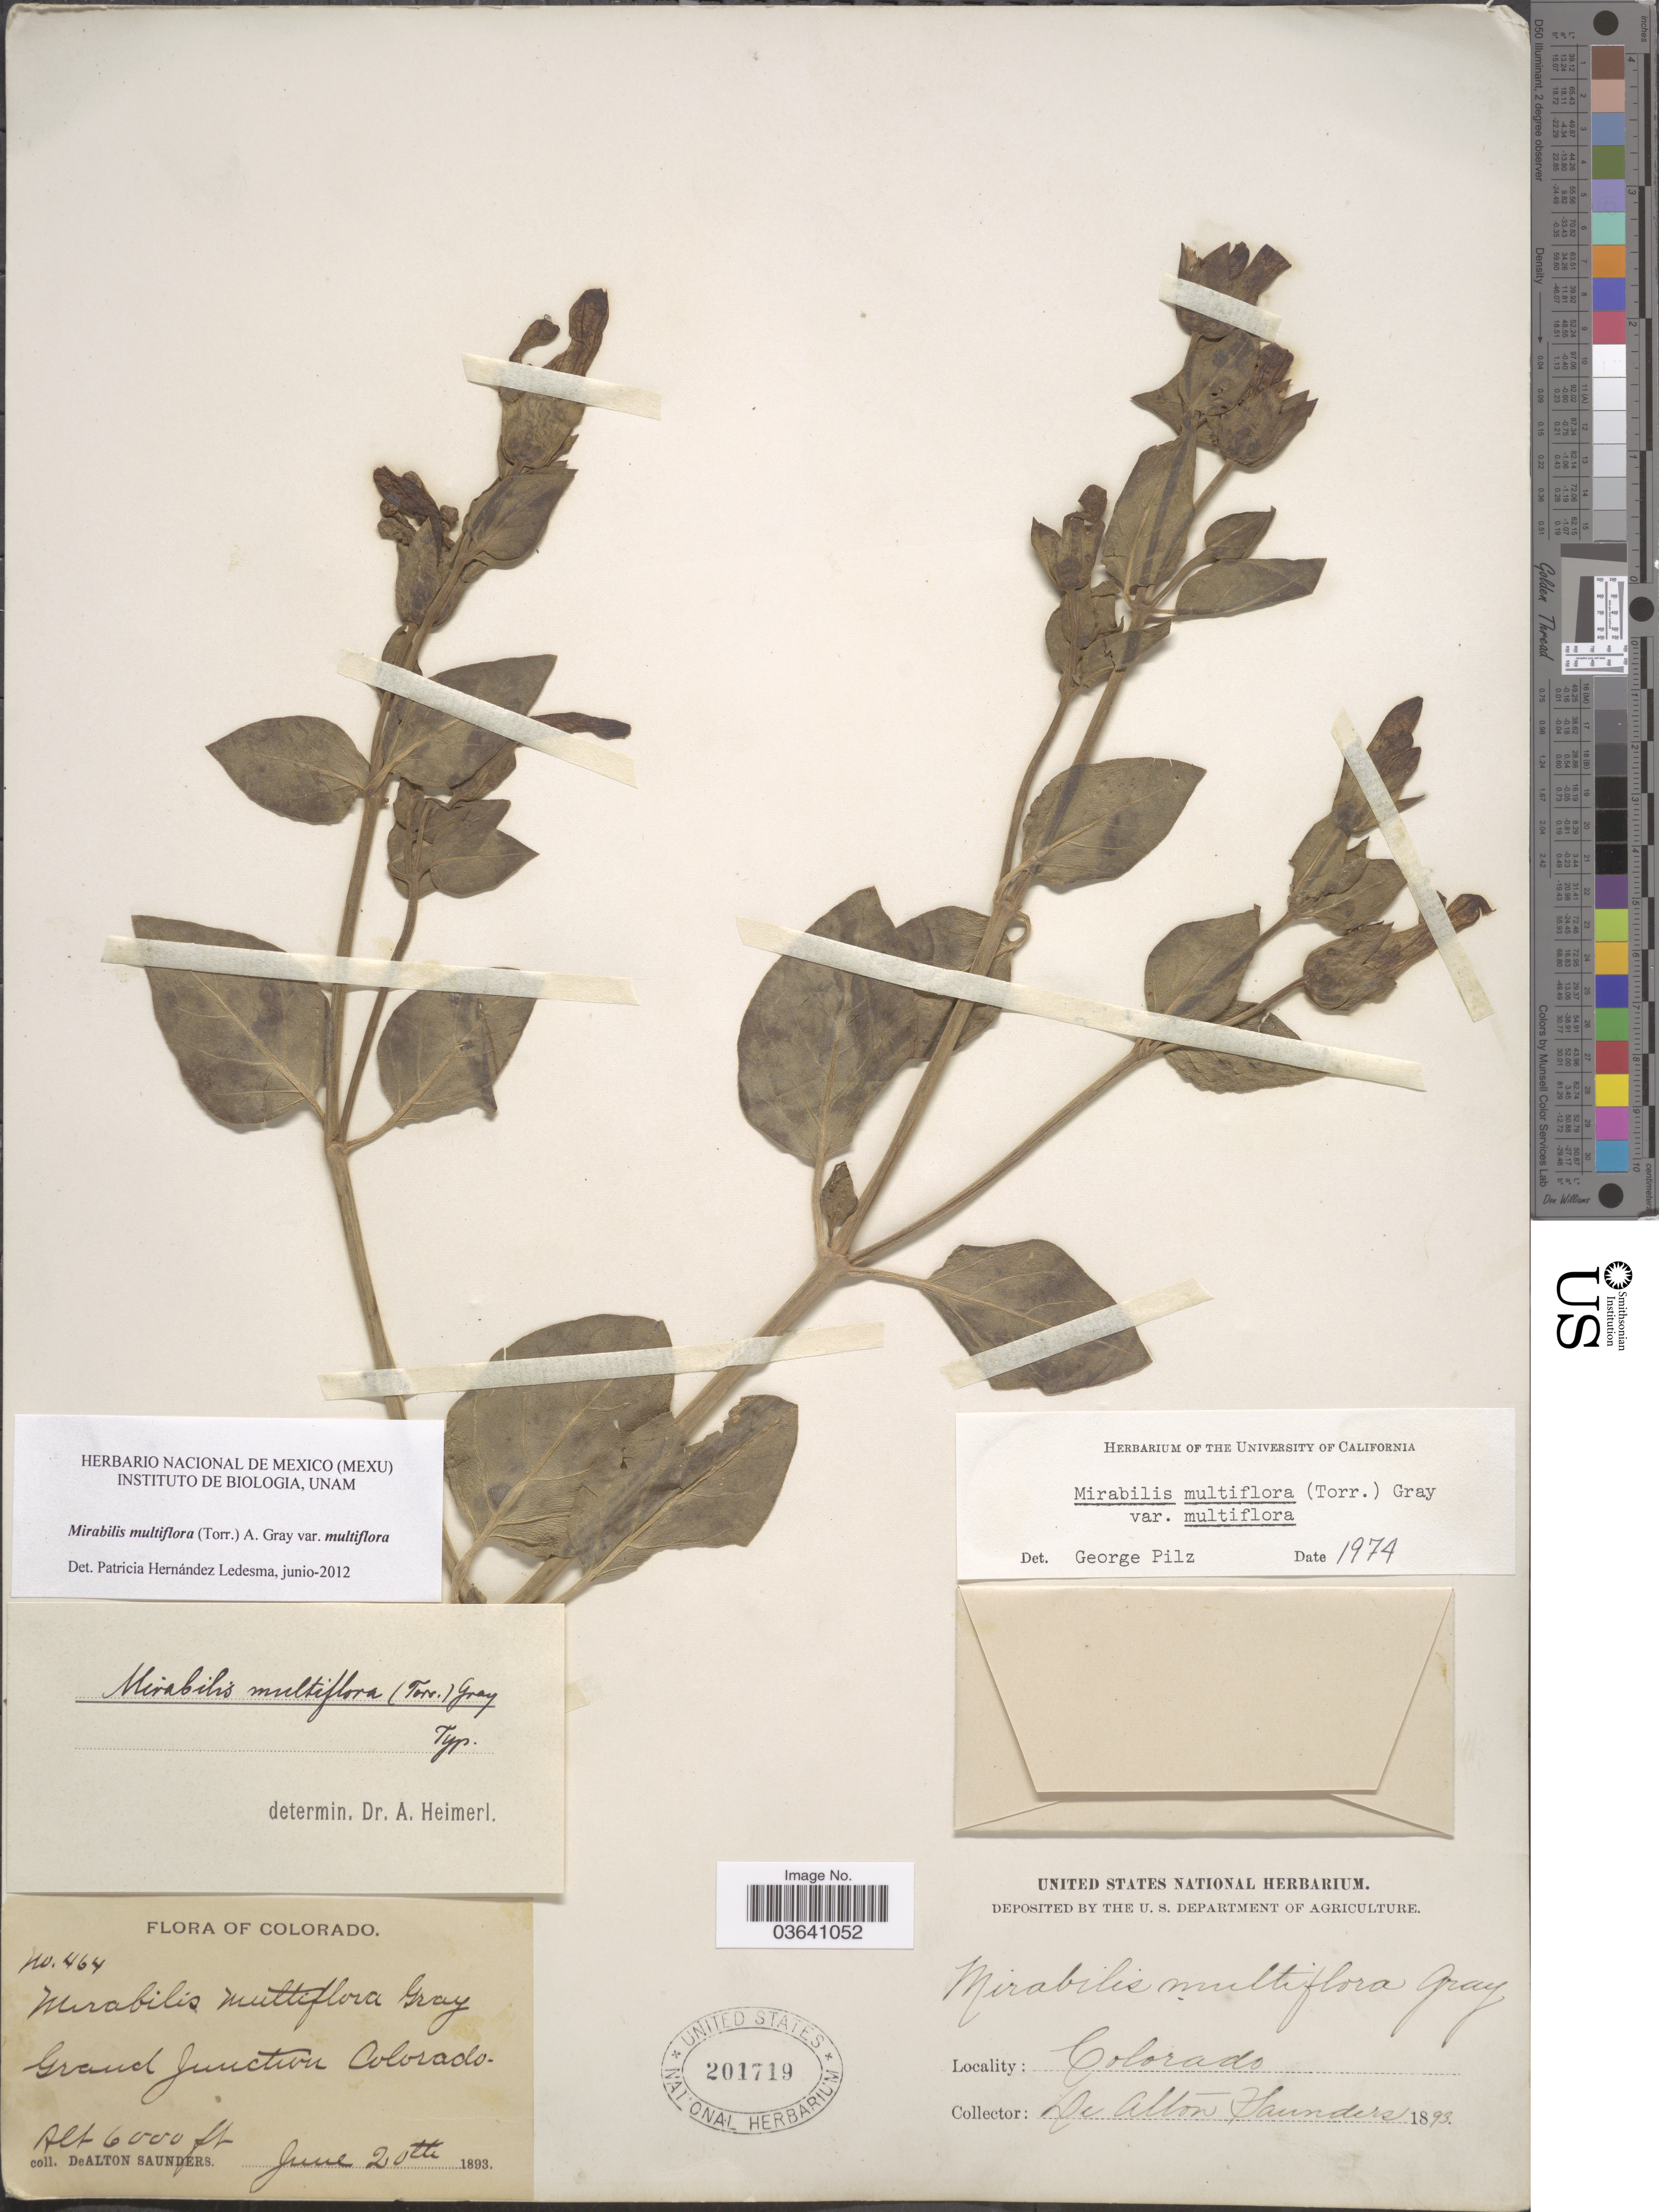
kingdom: Plantae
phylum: Tracheophyta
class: Magnoliopsida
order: Caryophyllales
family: Nyctaginaceae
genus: Mirabilis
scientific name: Mirabilis multiflora var. multiflora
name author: (Torr.) A. Gray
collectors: D. A. Saunders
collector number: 464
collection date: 1893-06-20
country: United States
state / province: Colorado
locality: Grand Junction.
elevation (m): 1829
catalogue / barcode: US 201719